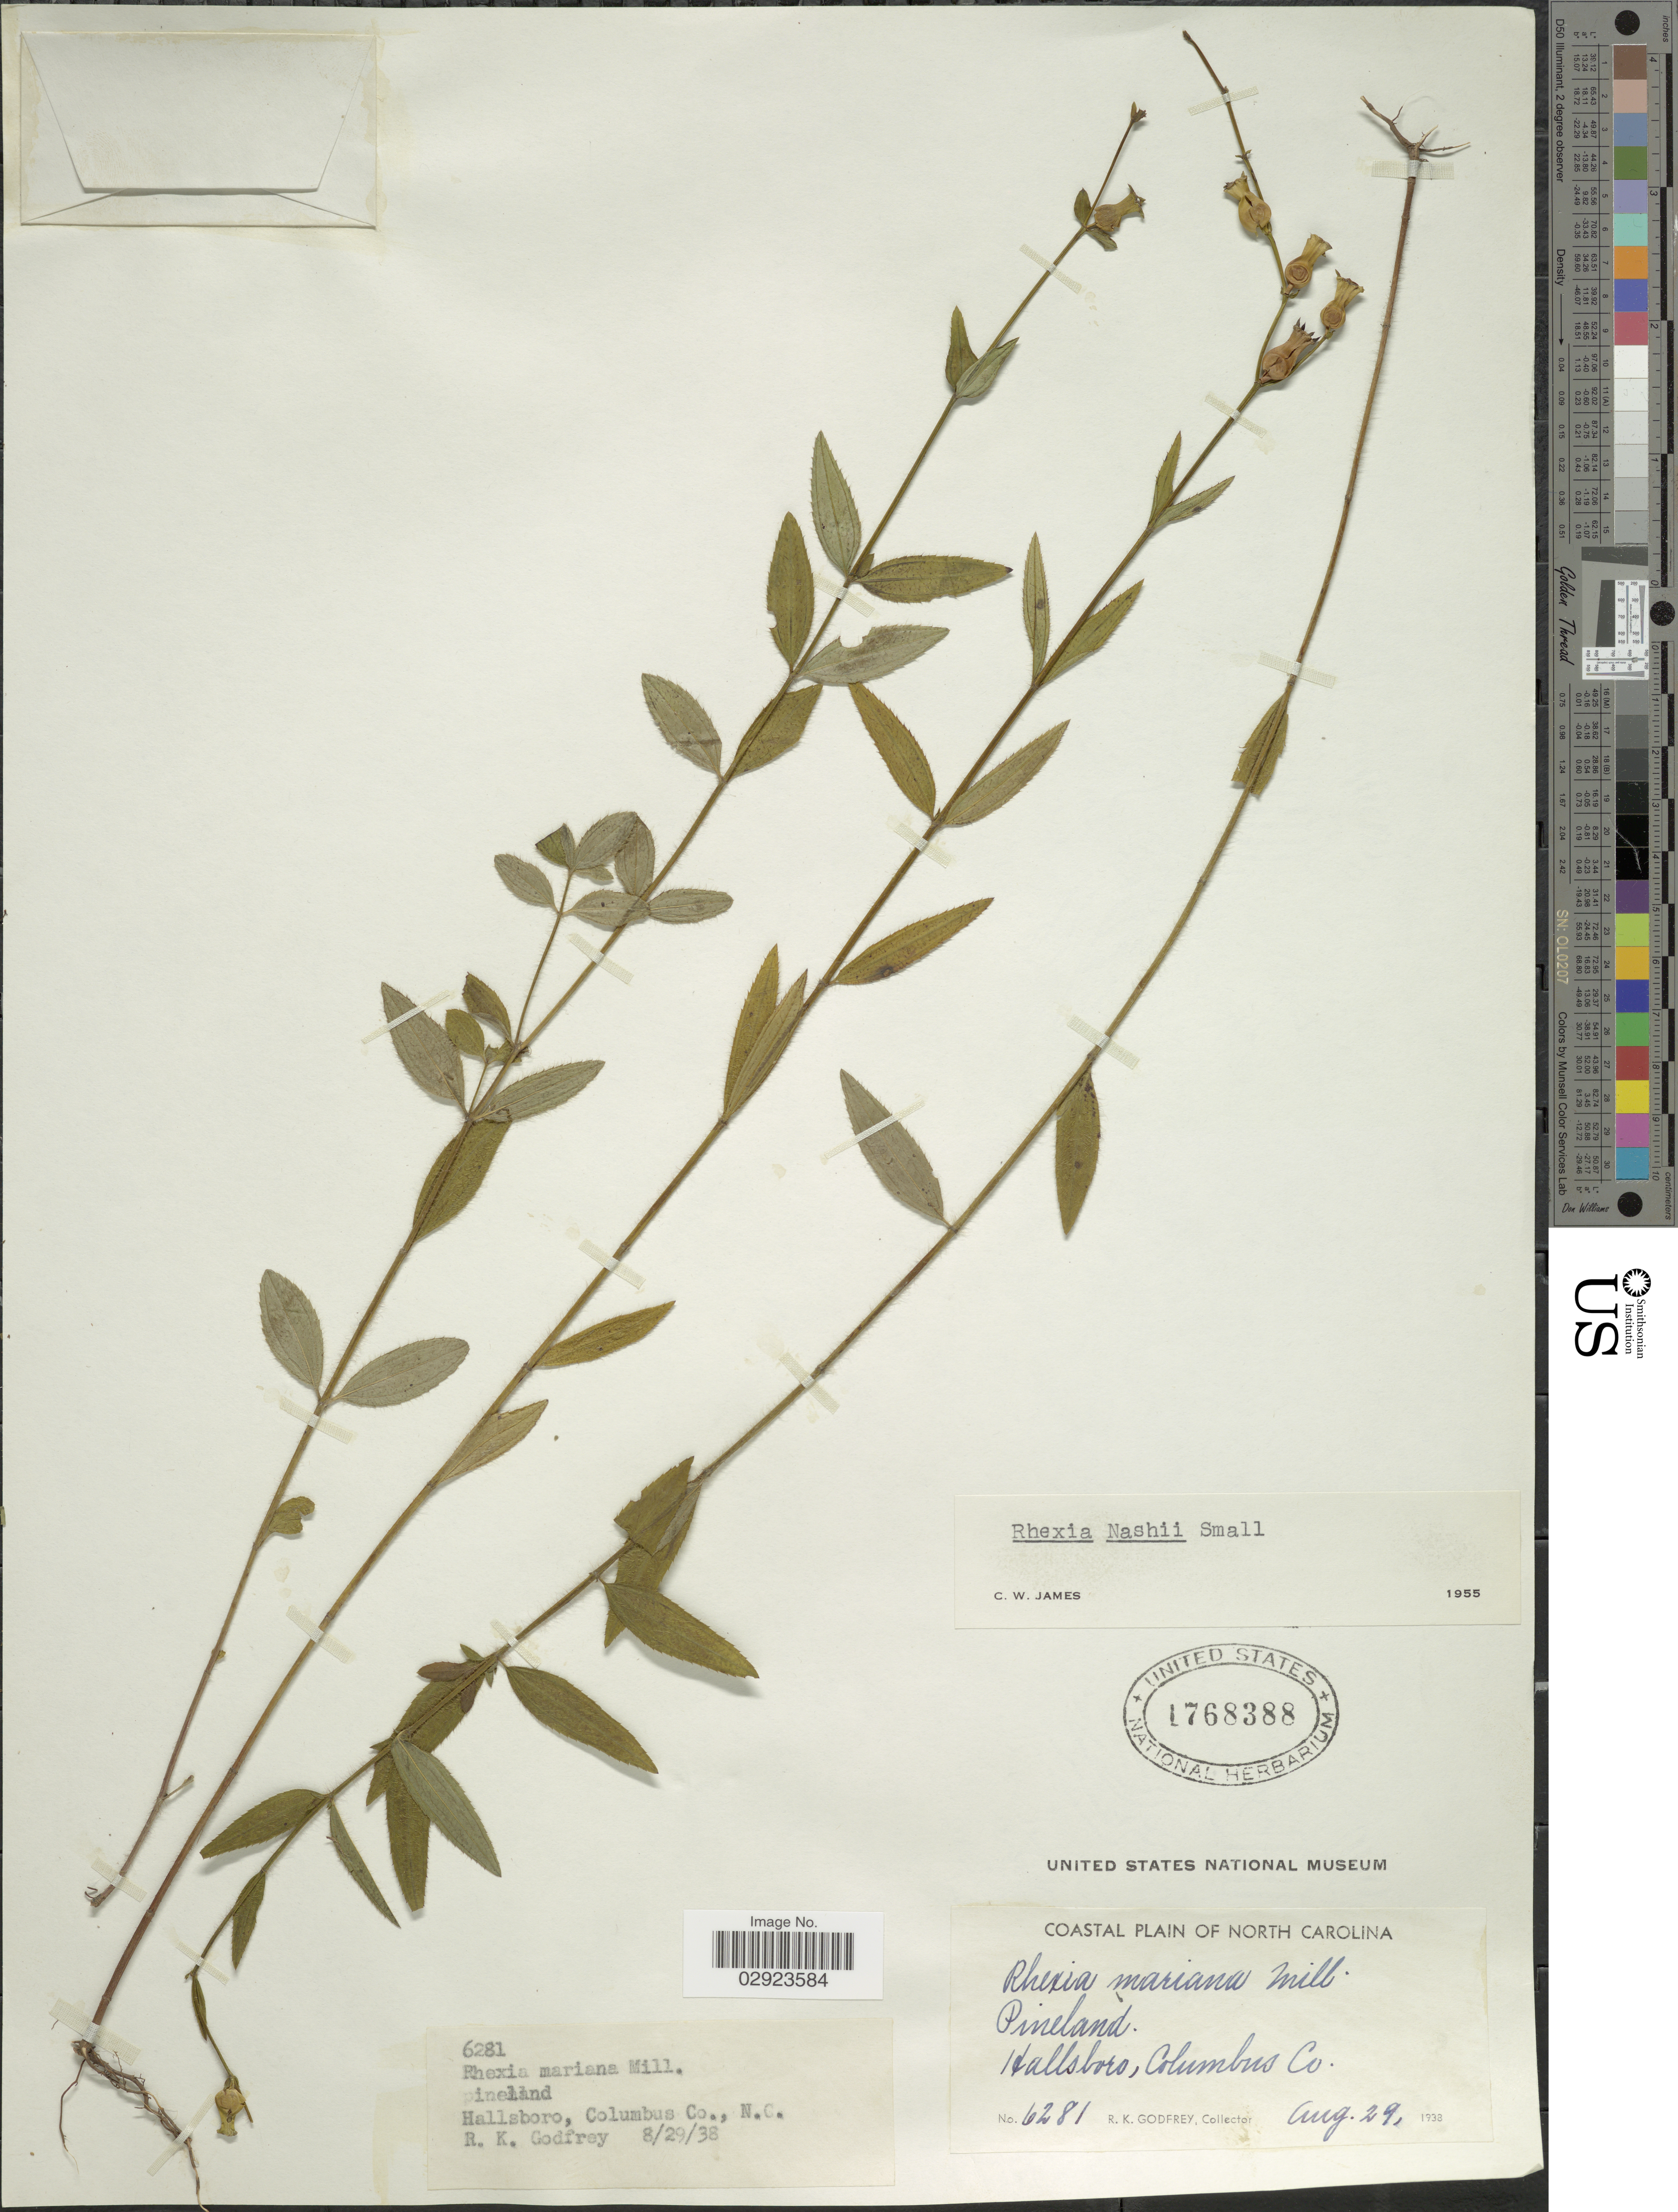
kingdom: Plantae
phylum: Tracheophyta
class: Magnoliopsida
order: Myrtales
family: Melastomataceae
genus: Rhexia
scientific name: Rhexia nashii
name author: Small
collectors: R. K. Godfrey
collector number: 6281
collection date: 1938-08-29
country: United States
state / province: North Carolina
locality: Coastal plain of North Carolina. Hallsboro, Columbus Co.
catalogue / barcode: US 1768388